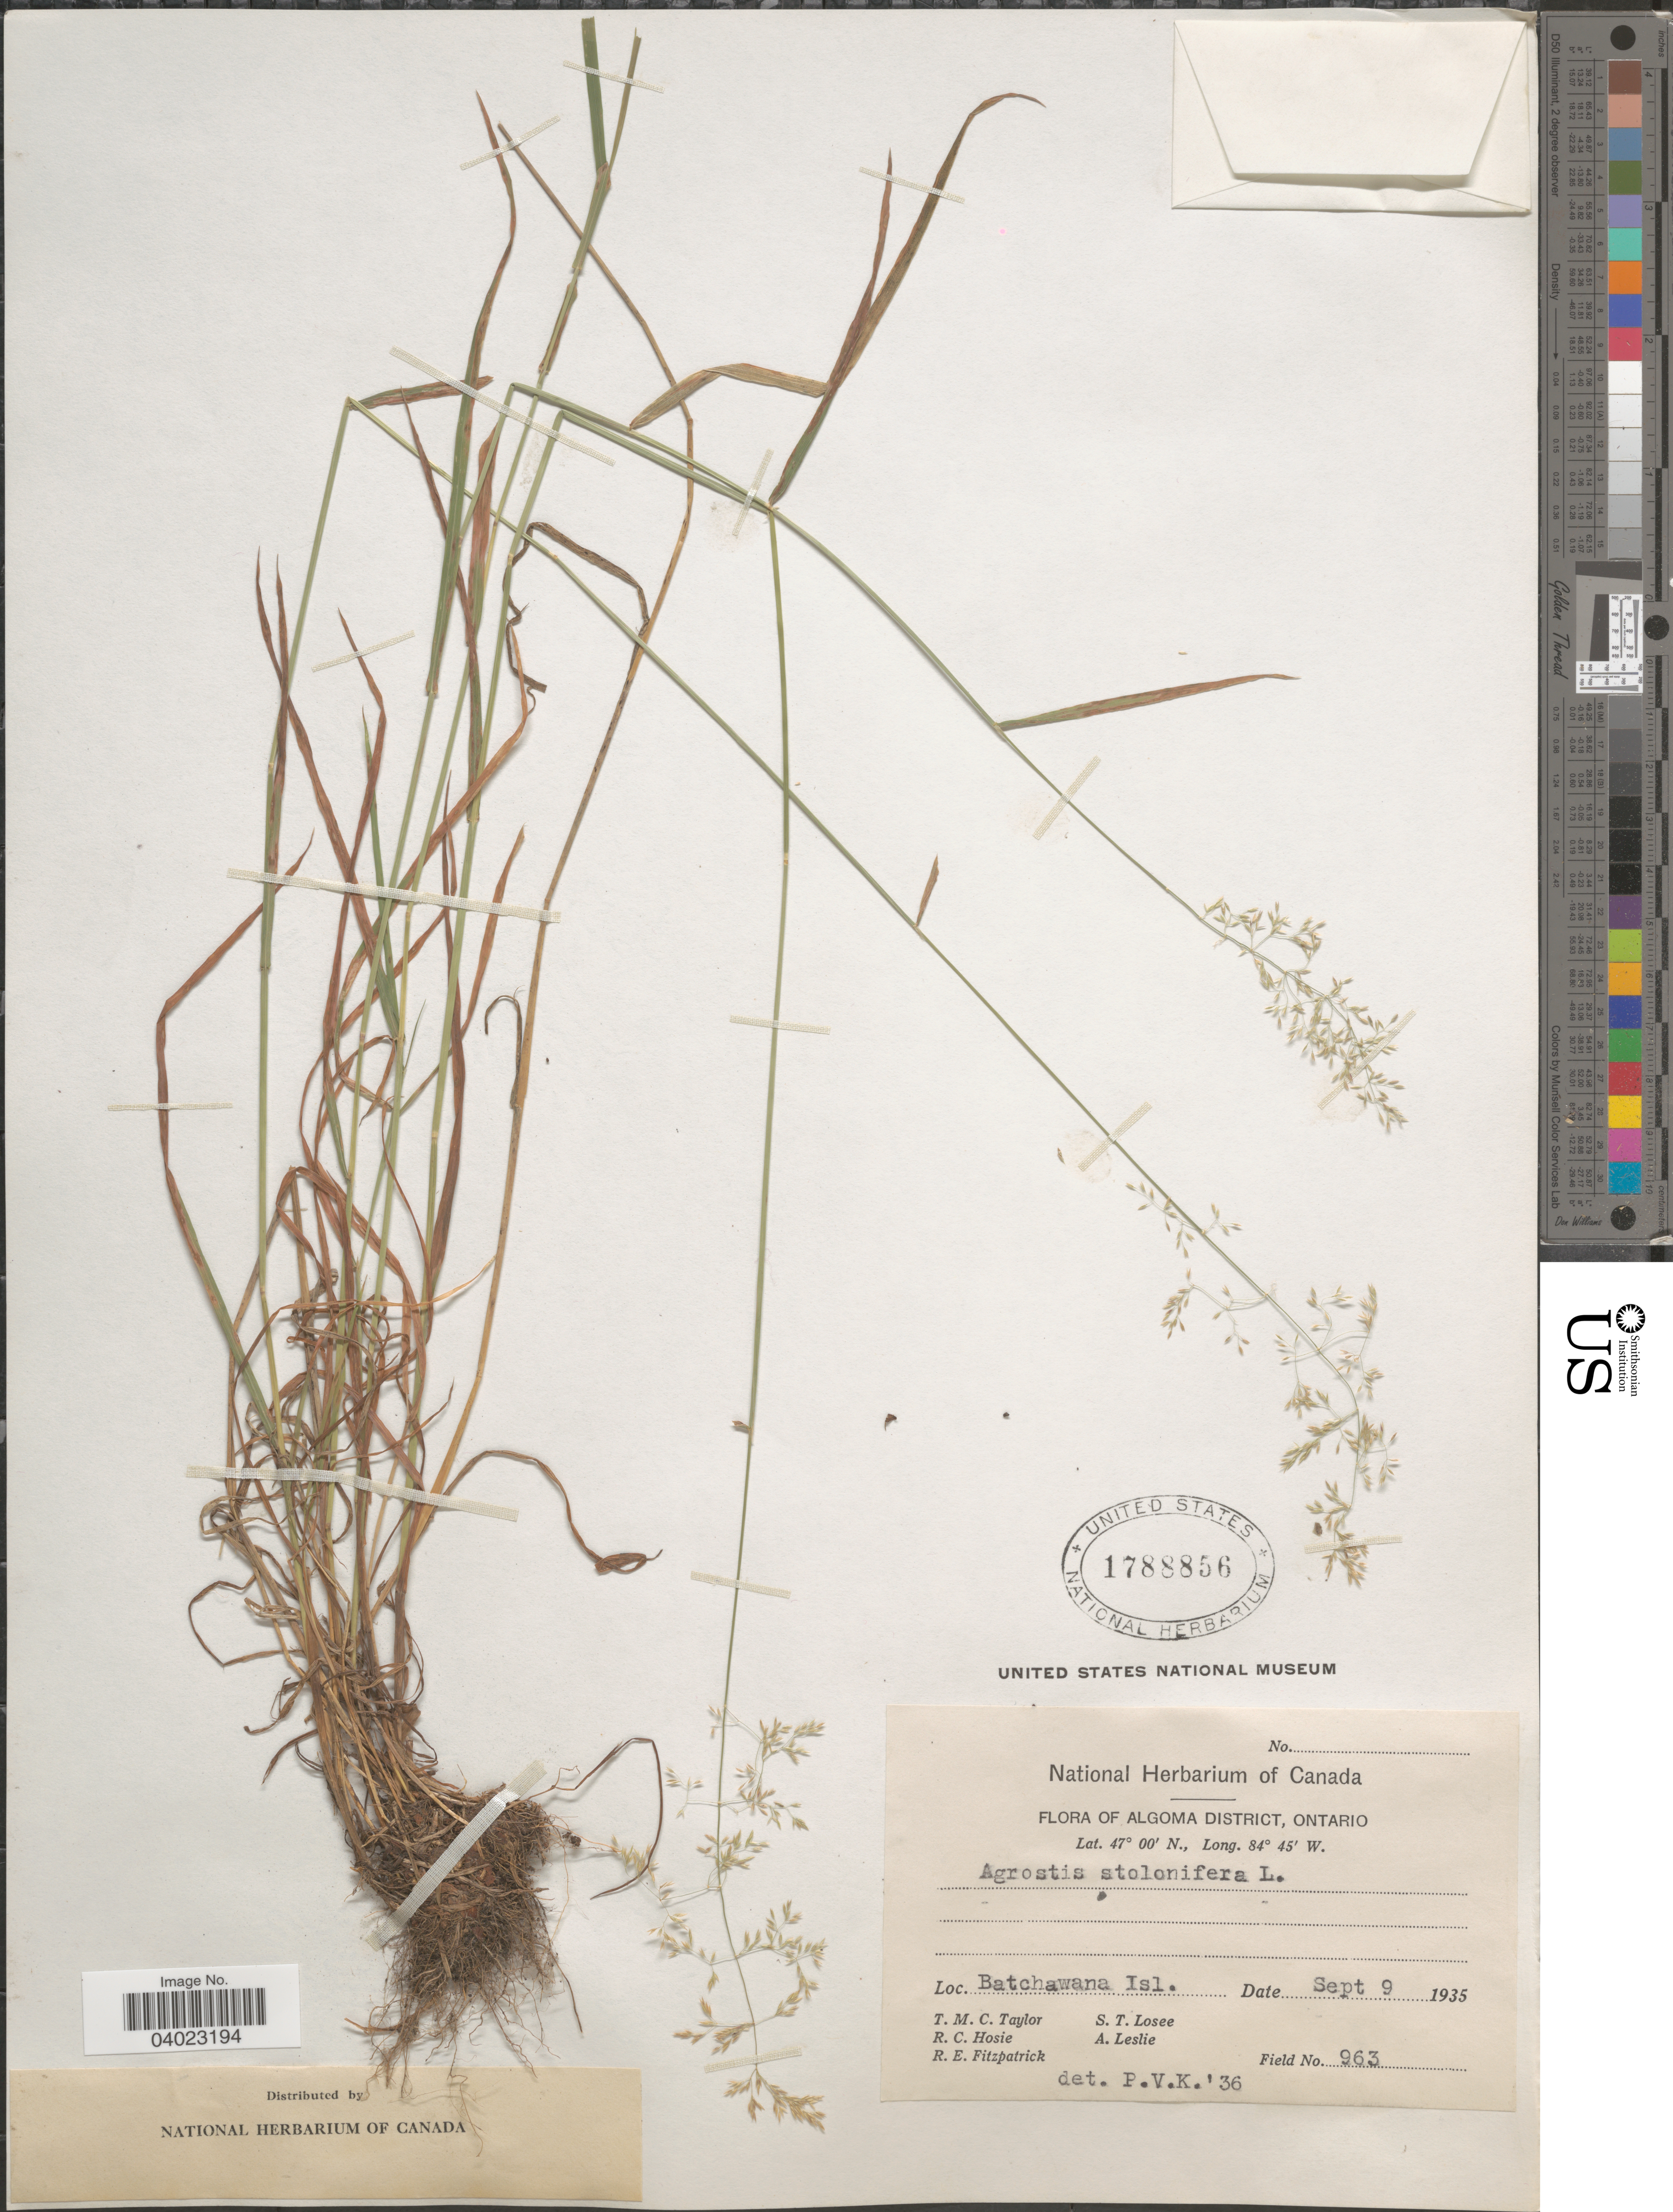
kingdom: Plantae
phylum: Tracheophyta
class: Liliopsida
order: Poales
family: Poaceae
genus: Agrostis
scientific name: Agrostis stolonifera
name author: L.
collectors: T. M. C. Taylor, R. Hosie, R. Fitzpatrick, S. Losee & A. Leslie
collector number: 963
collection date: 1935-09-09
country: Canada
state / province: Ontario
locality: Algoma District. Batchawana Isl.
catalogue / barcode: US 1788856